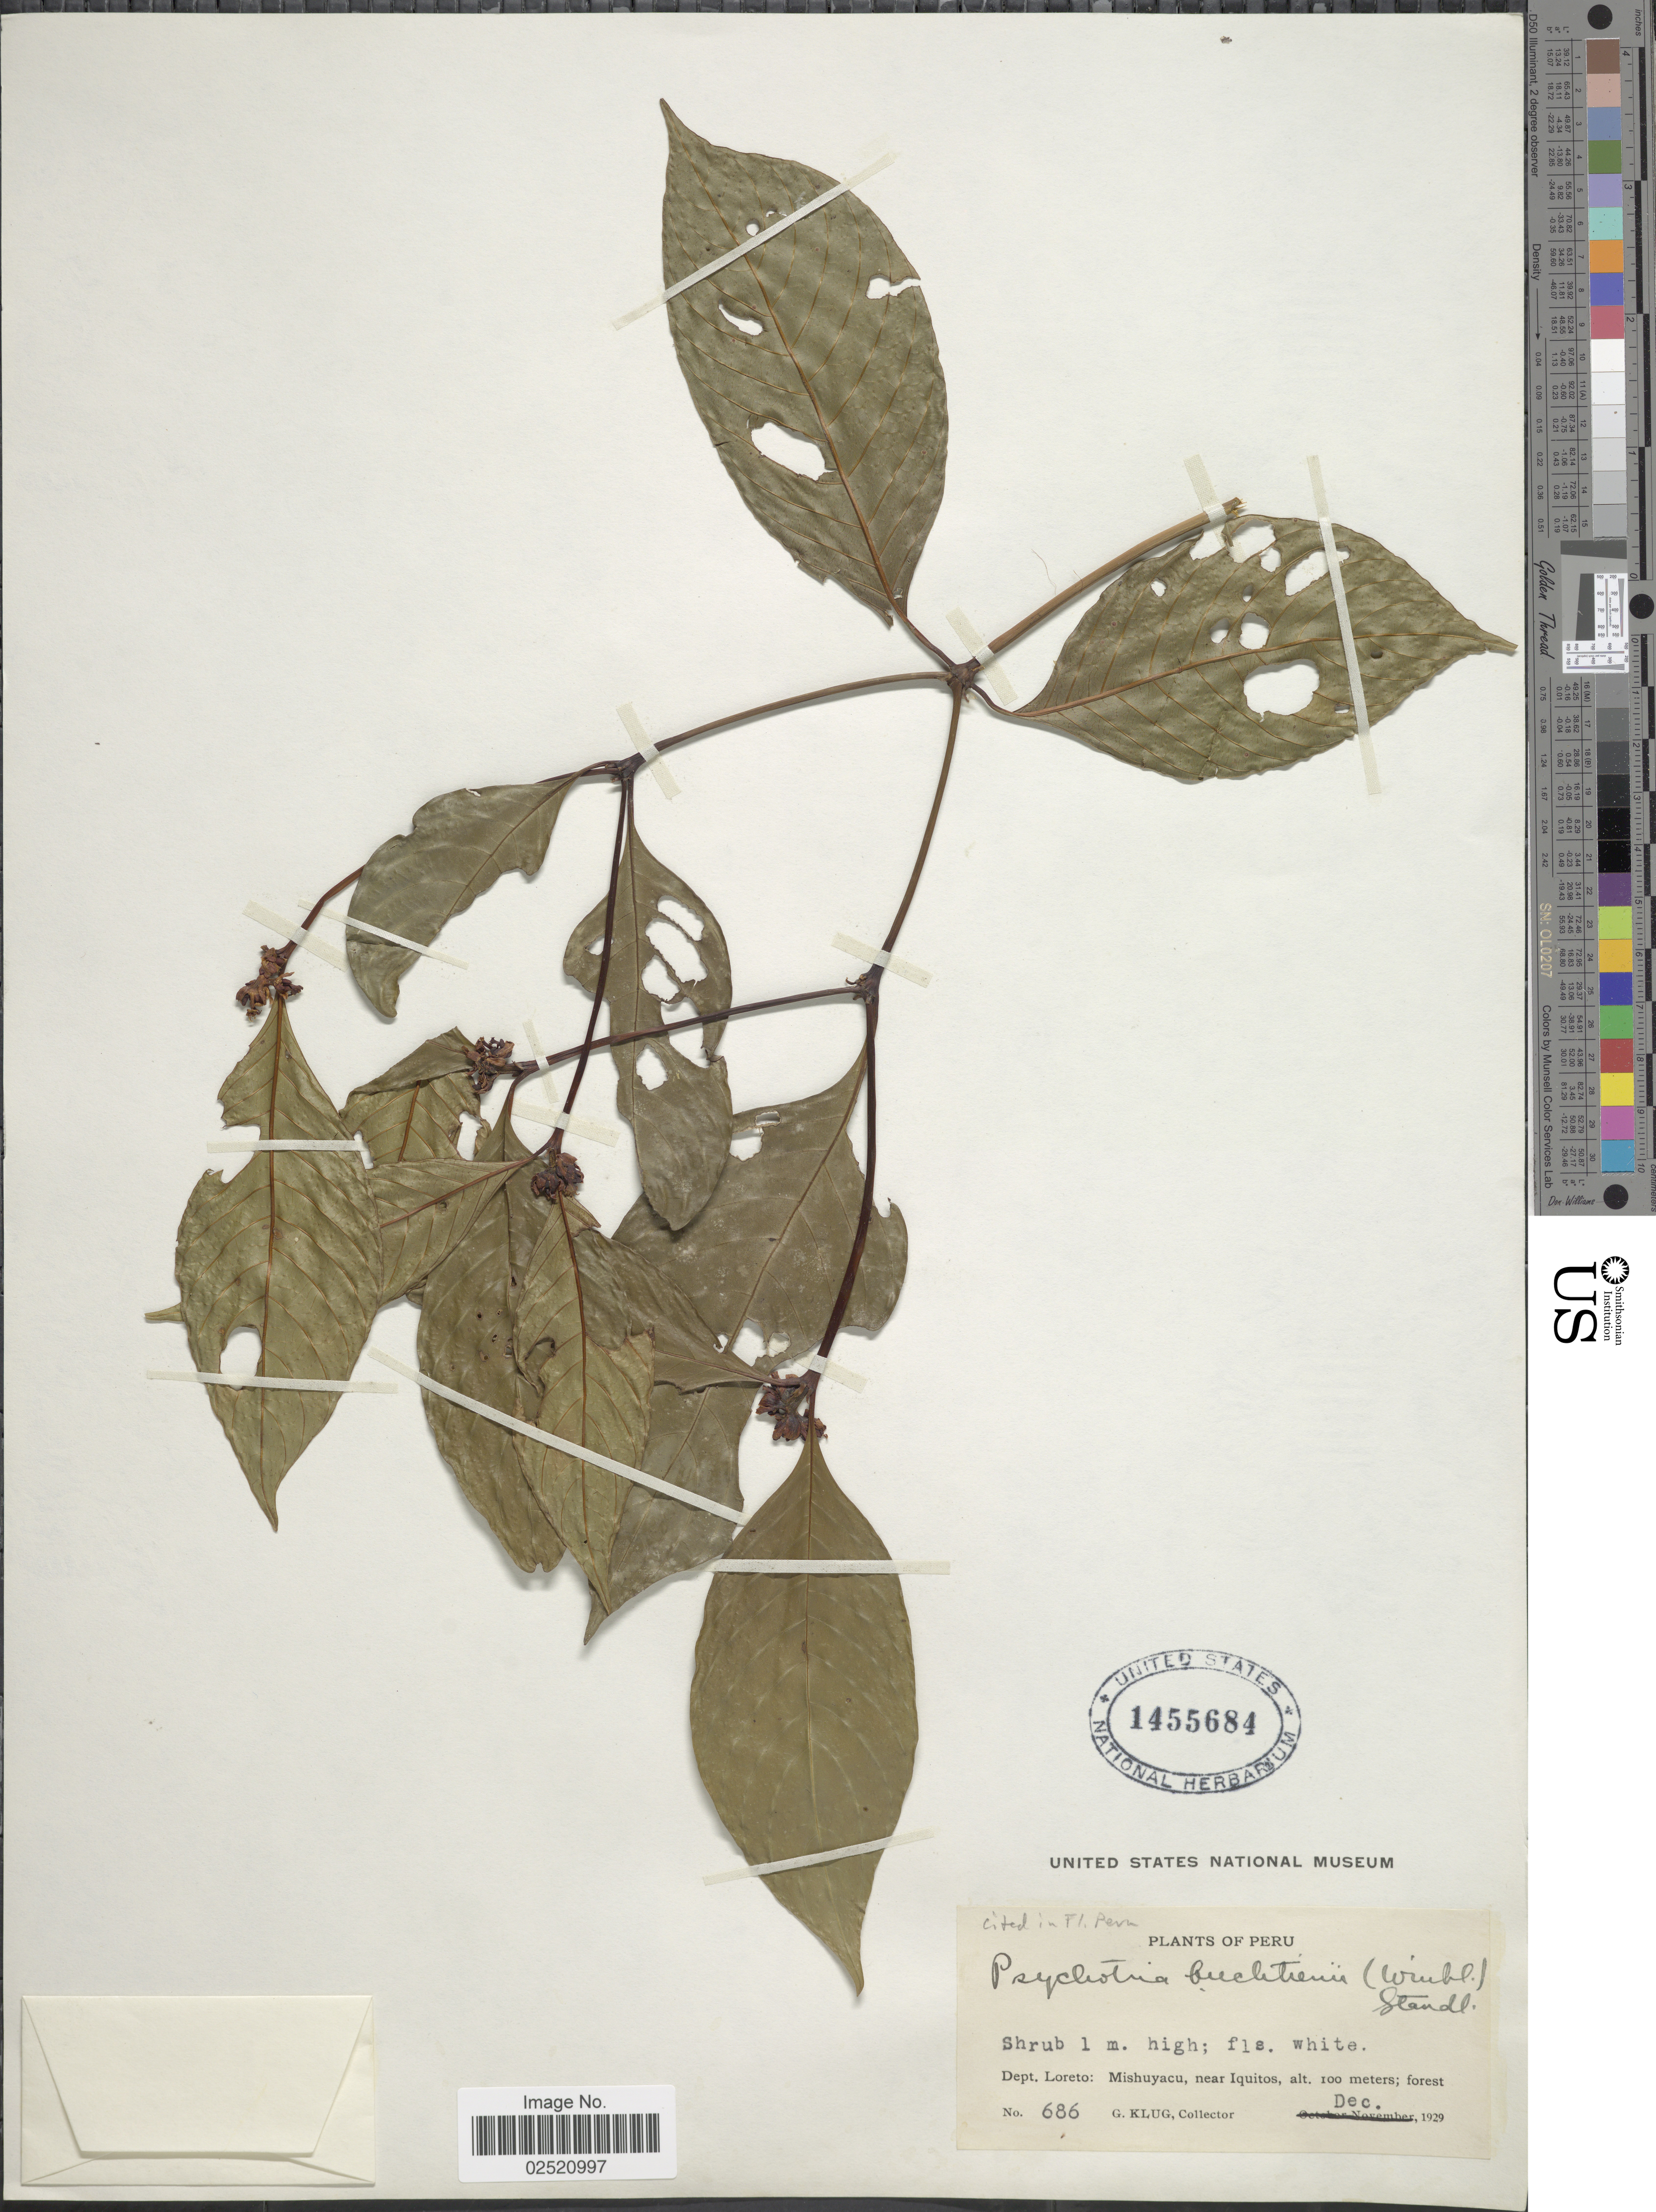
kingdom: Plantae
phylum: Tracheophyta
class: Magnoliopsida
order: Gentianales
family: Rubiaceae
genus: Psychotria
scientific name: Psychotria buchtienii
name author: (H.J.P. Winkl.) Standl.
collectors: G. Klug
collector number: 686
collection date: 1929-12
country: Peru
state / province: Loreto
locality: Mishuyacu, near Iquitos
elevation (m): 100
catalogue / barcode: US 1455684